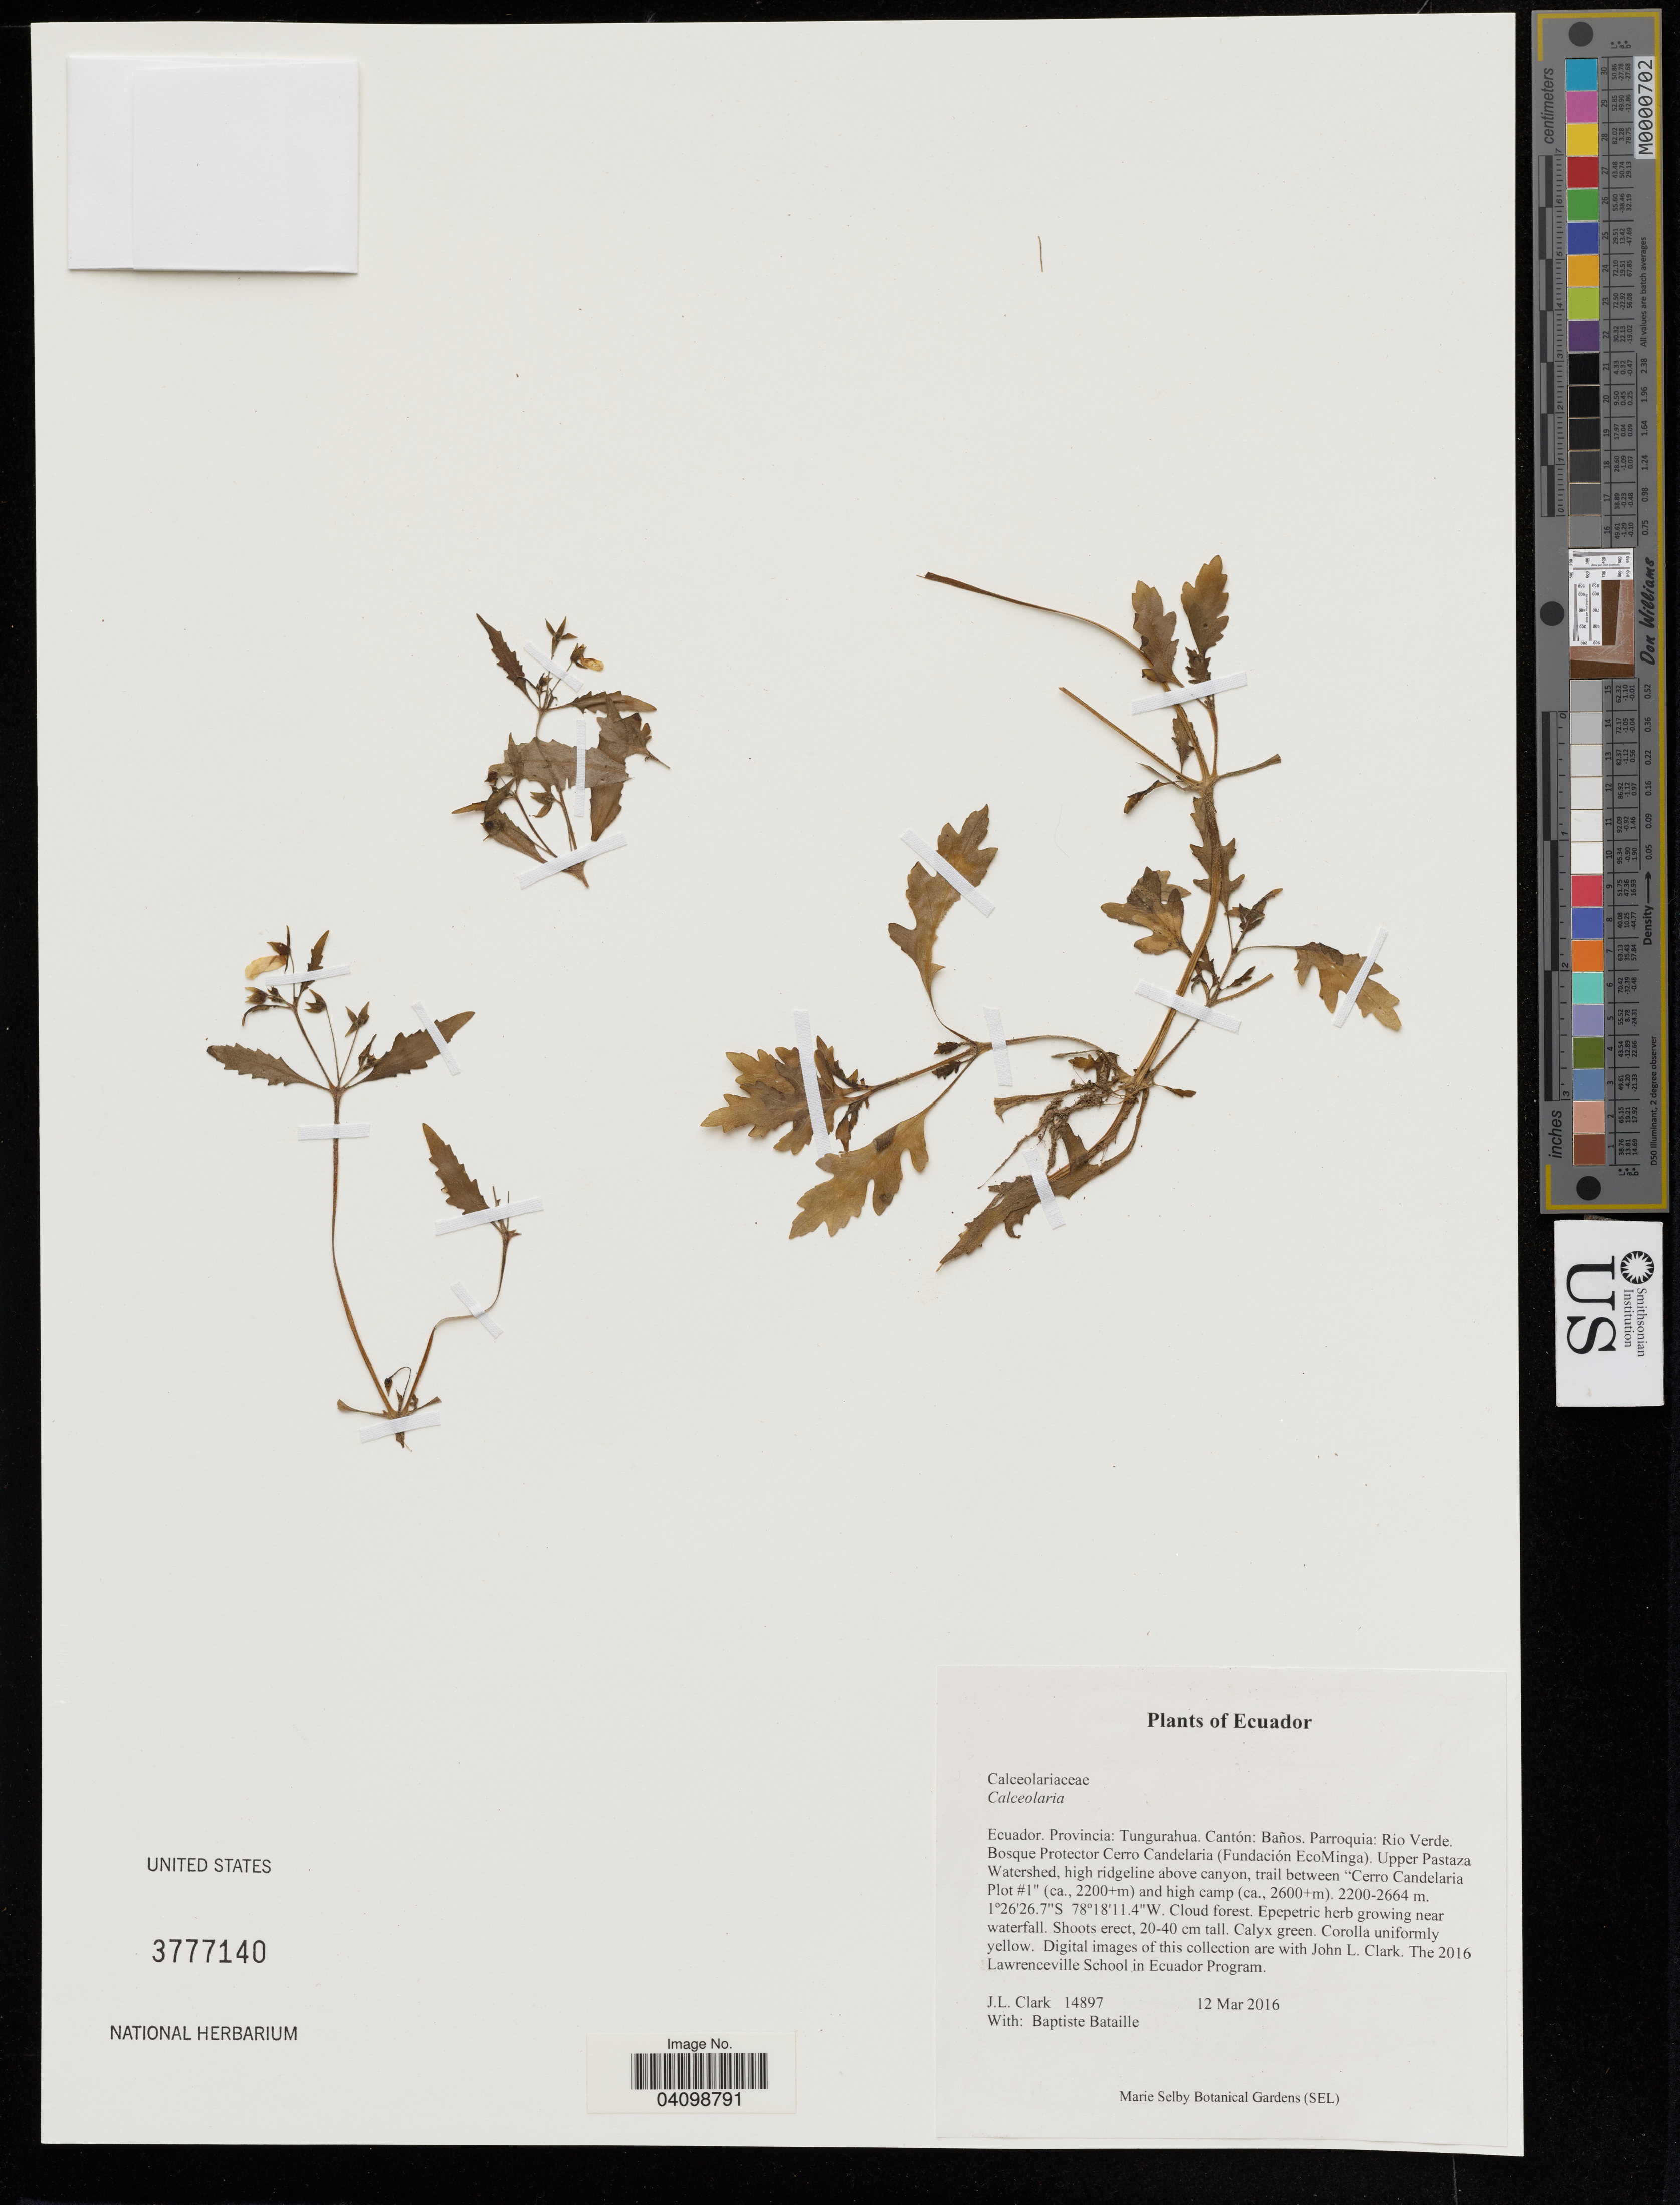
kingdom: Plantae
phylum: Tracheophyta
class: Magnoliopsida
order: Lamiales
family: Calceolariaceae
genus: Calceolaria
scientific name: Calceolaria sp.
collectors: J. Clark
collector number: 14897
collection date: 2016-03-12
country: Ecuador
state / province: Tungurahua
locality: Cantón: Baños. Parroquia: Rio Verde. Bosque Protector Cerro Candelaria (Fundación EcoMinga). Upper Pastaza Watershed, high ridgeline above canyon, trail between "Cerro Candelaria Plot #1" (ca., 2200+m) and high camp (ca., 2600+m).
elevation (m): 2200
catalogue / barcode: US 3777140